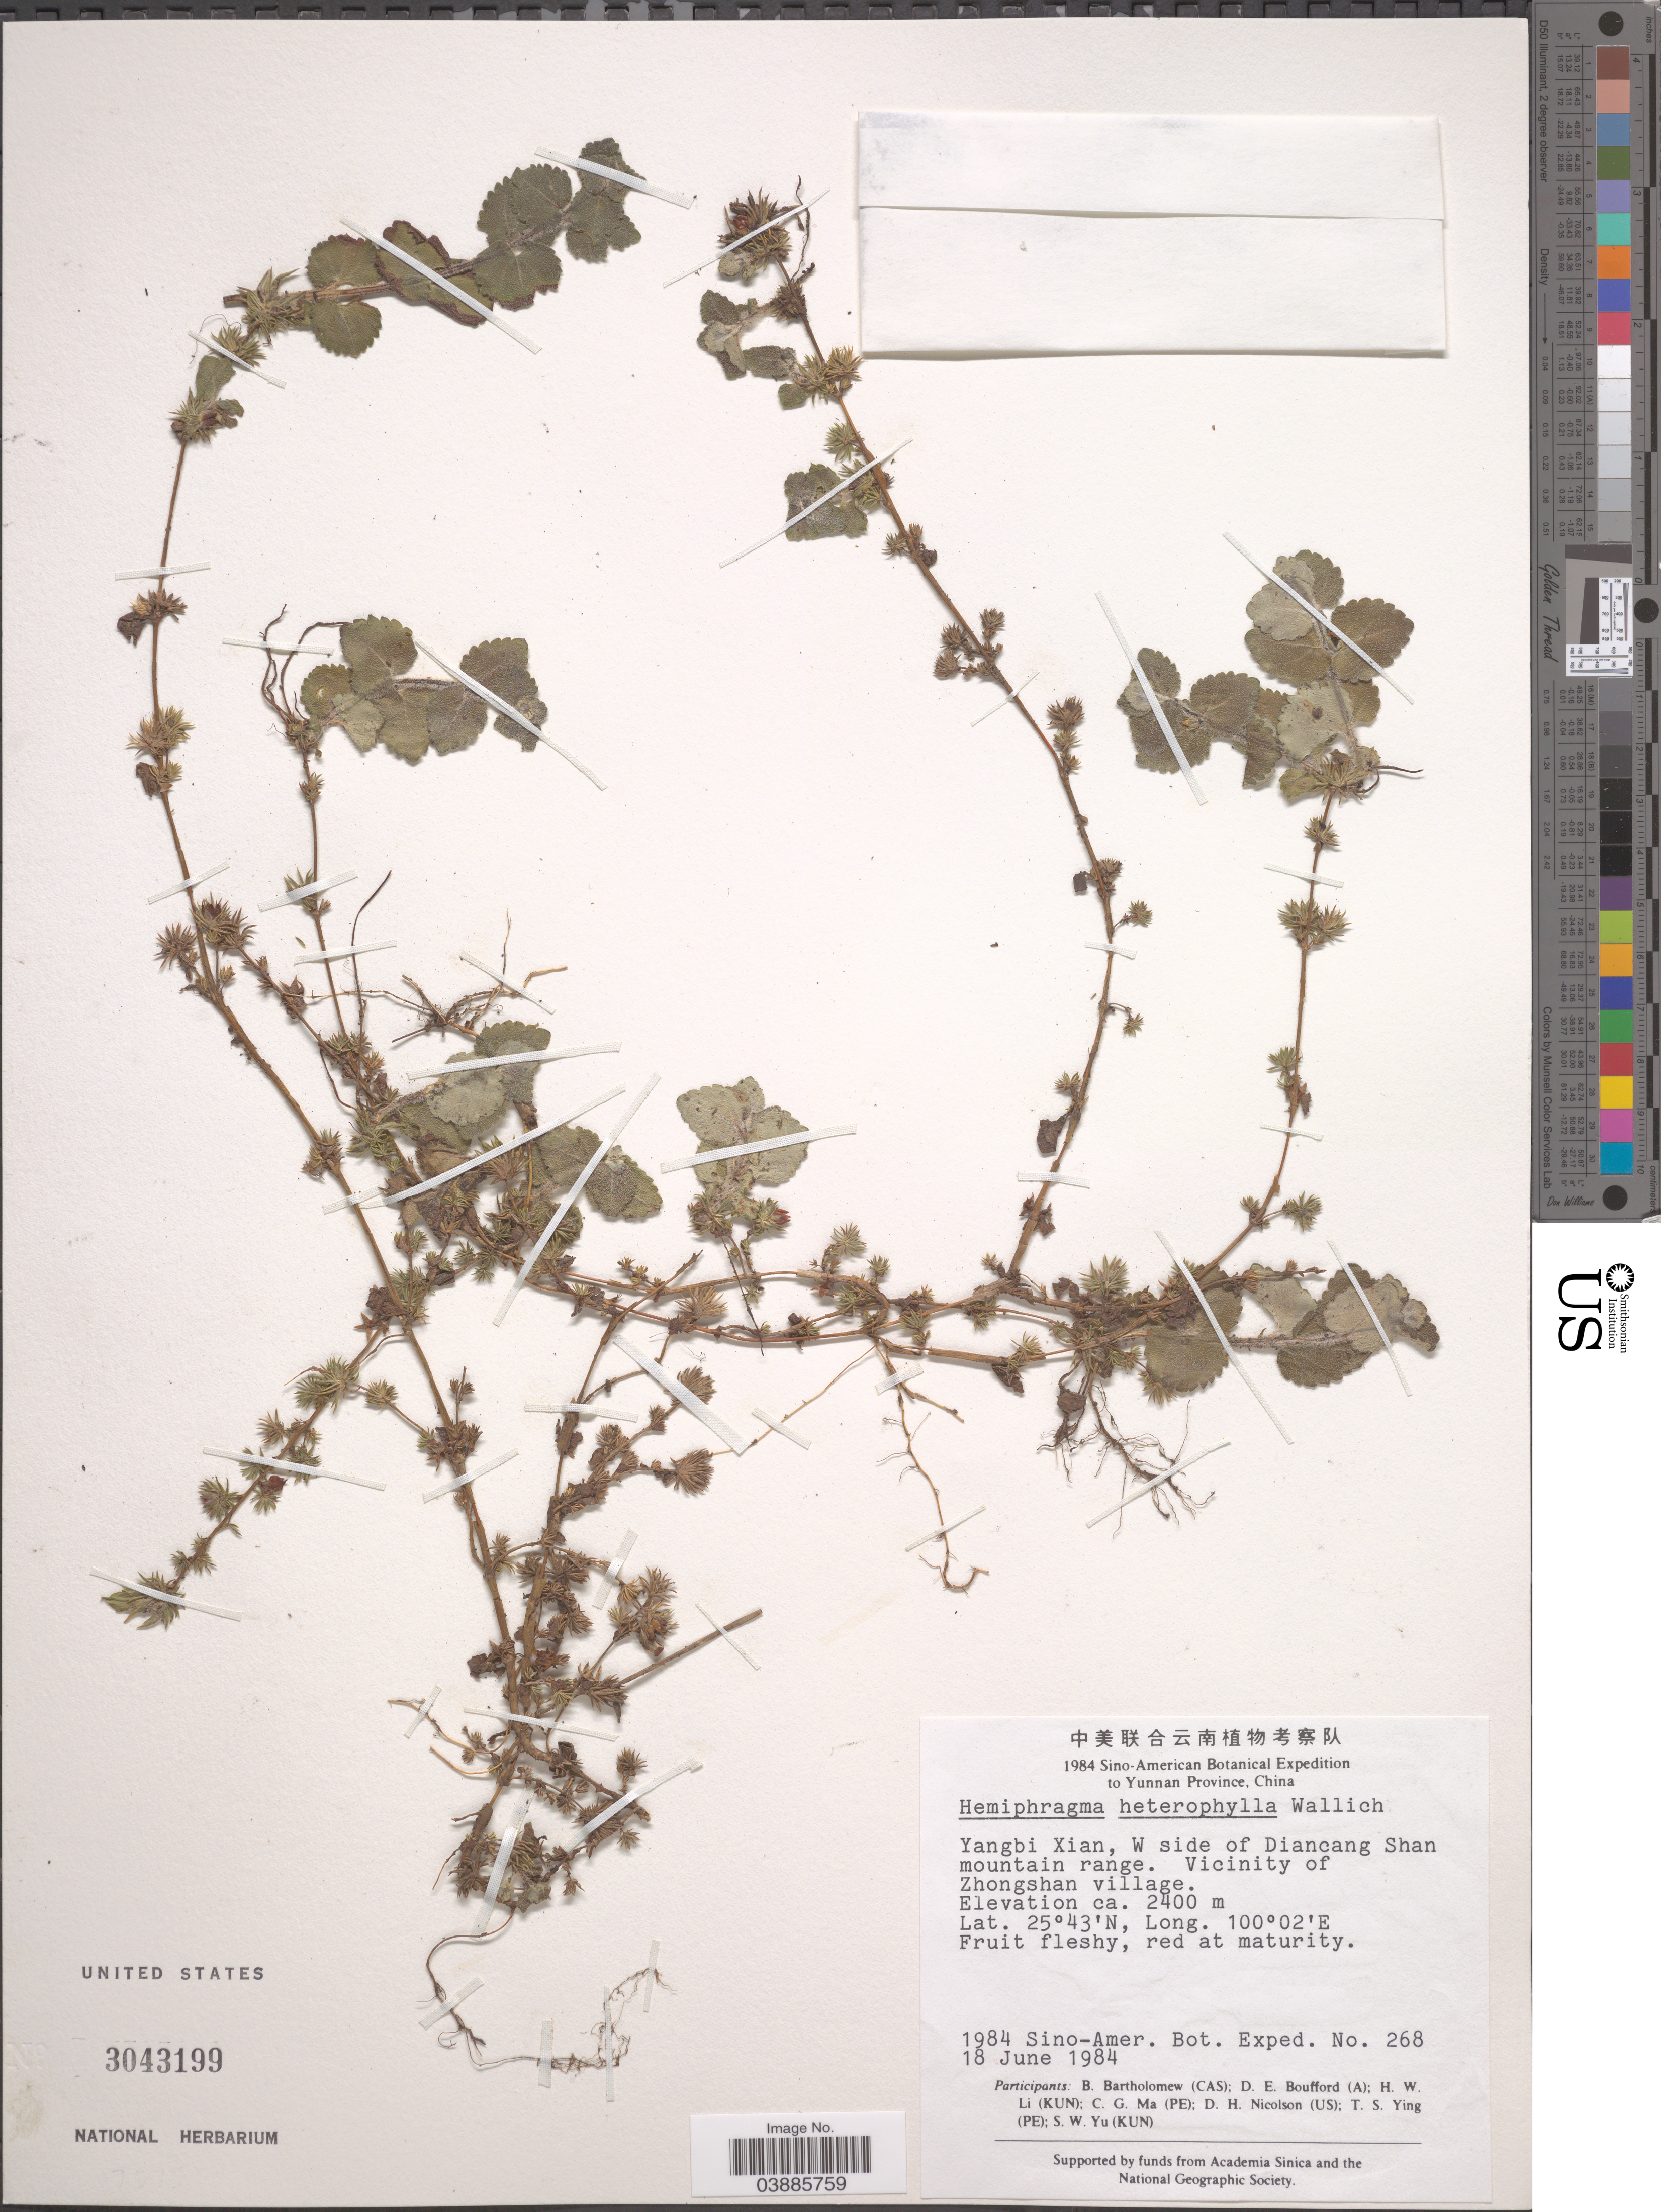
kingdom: Plantae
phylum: Tracheophyta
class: Magnoliopsida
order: Lamiales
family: Plantaginaceae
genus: Hemiphragma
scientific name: Hemiphragma heterophyllum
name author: Wall.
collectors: Sino-Amer. Bot. Exped. 1984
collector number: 268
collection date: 1984-06-18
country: China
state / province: Yunnan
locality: Yangbi Xian, W side of Diancang Shan mountain range. Vicinity of Zhongshan village.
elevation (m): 2400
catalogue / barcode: US 3043199